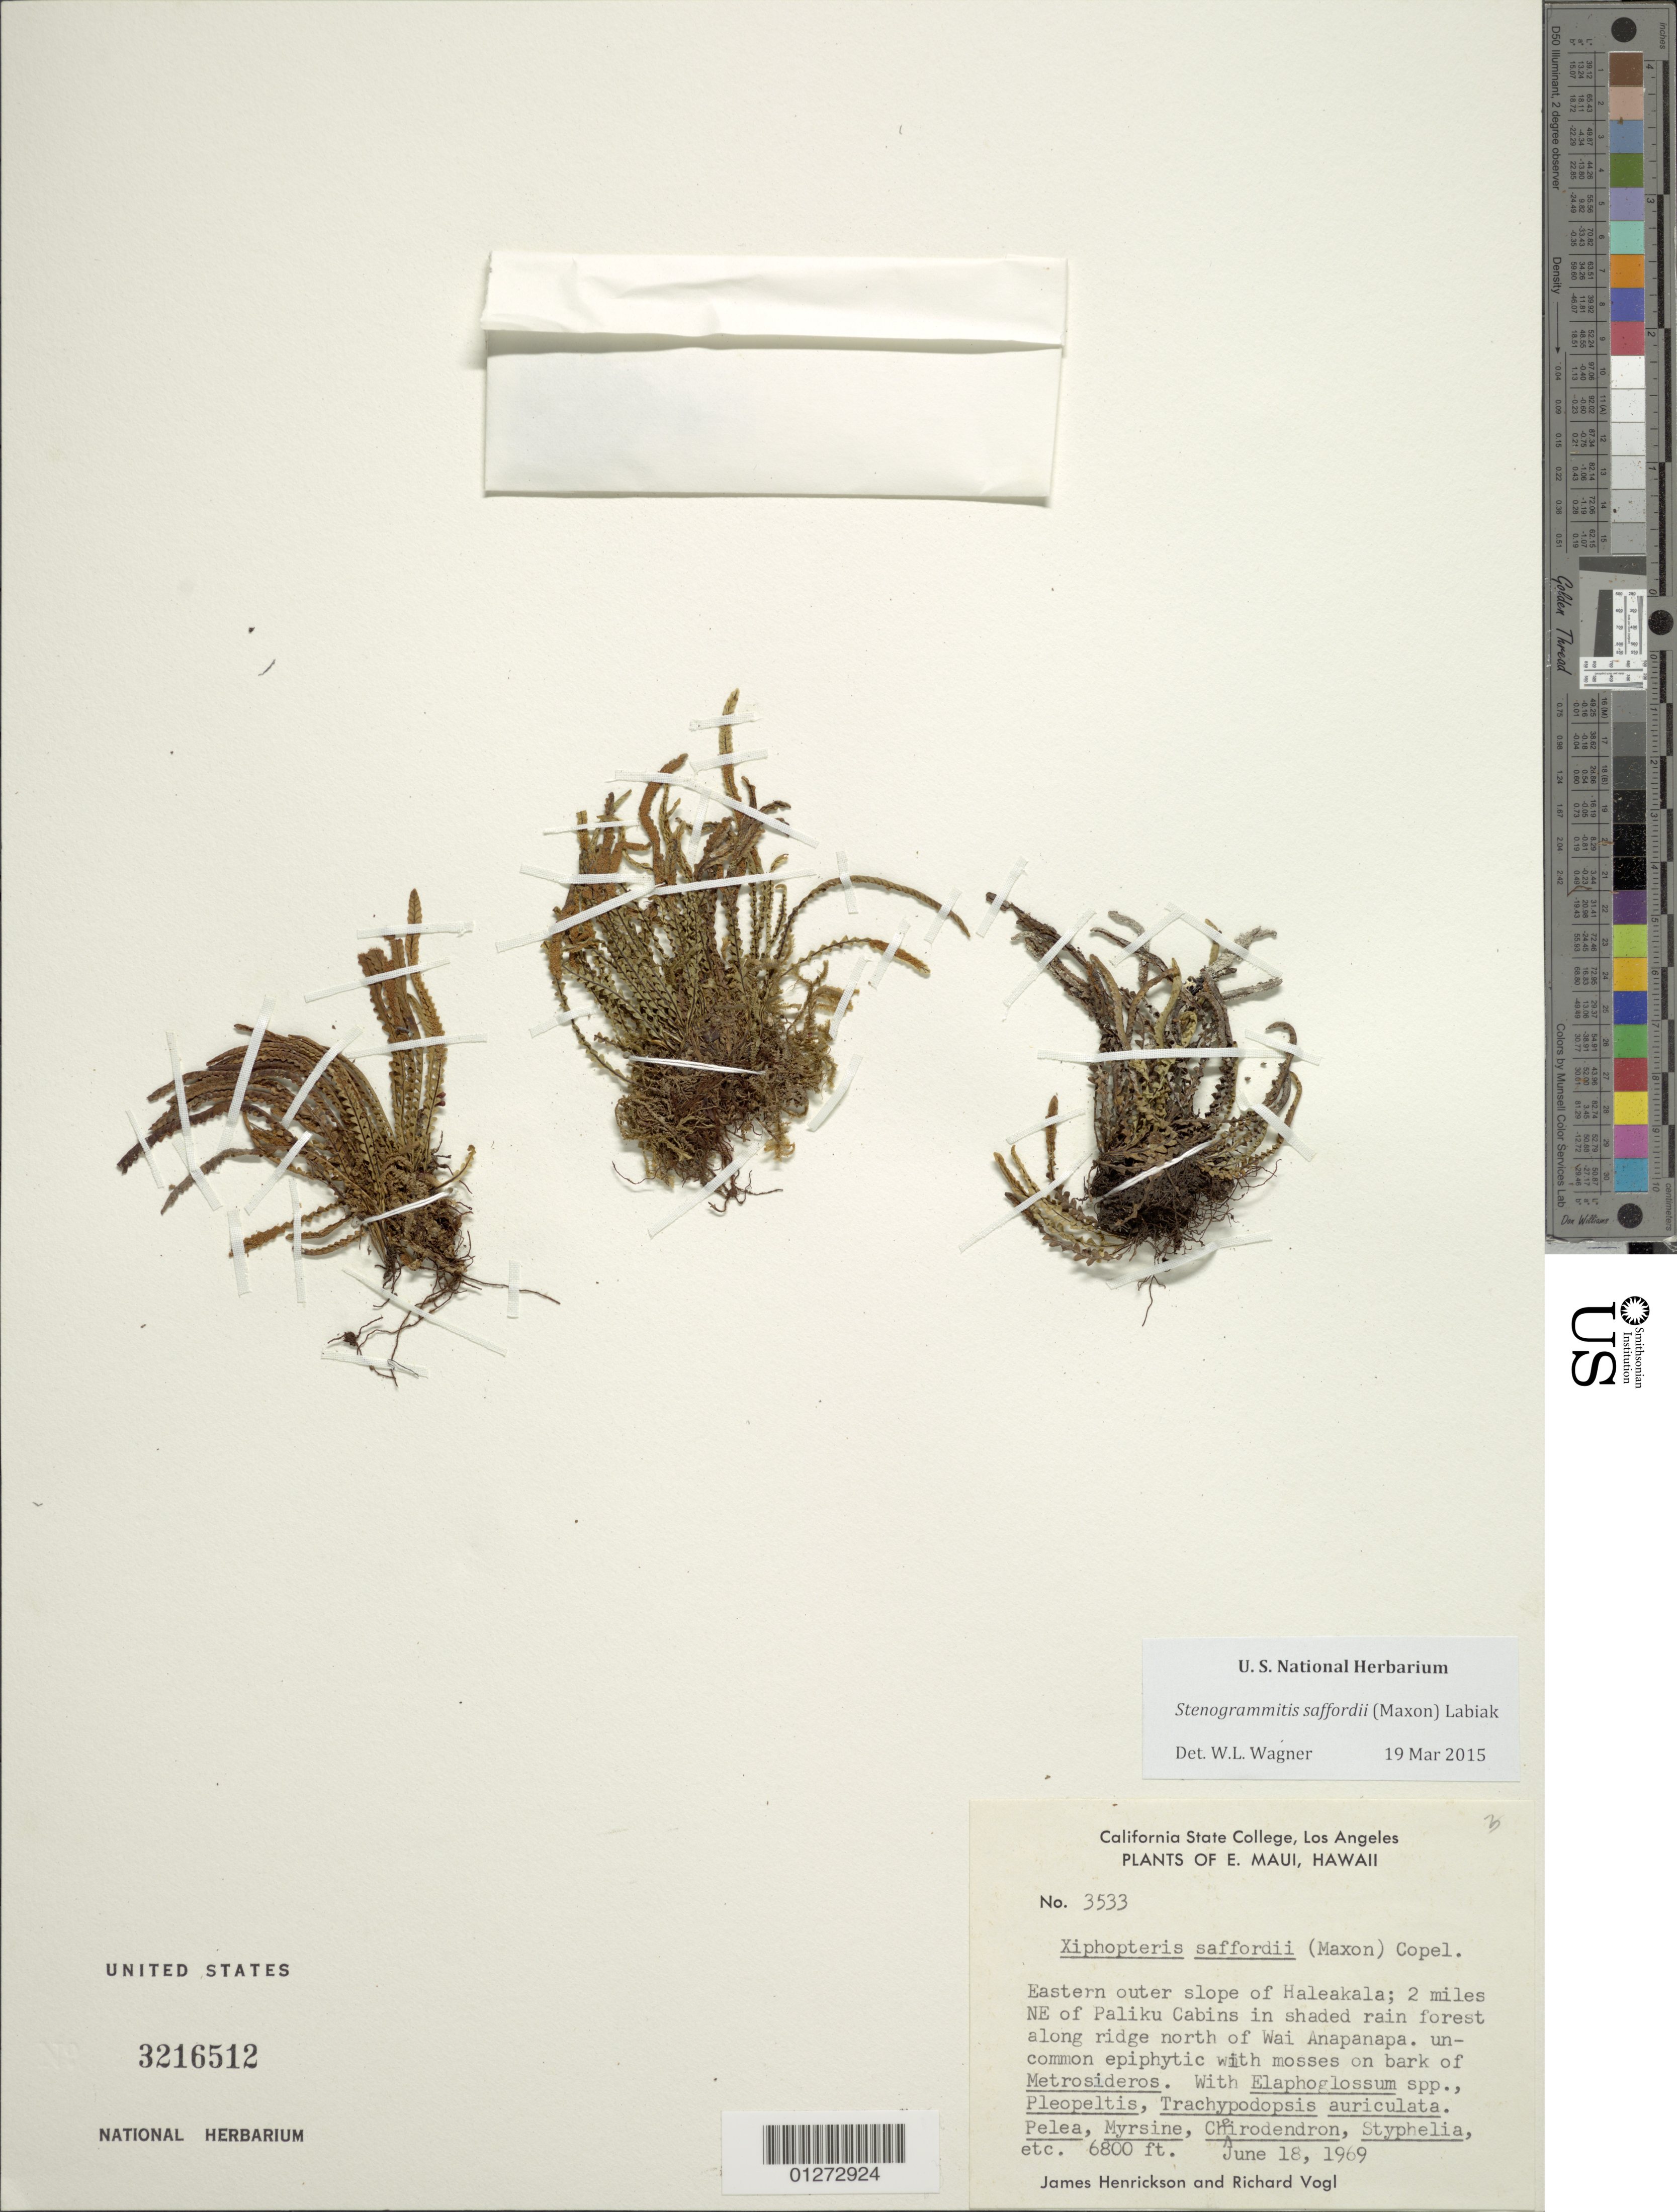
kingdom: Plantae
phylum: Tracheophyta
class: Polypodiopsida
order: Polypodiales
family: Polypodiaceae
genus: Stenogrammitis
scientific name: Stenogrammitis saffordii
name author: (Maxon) Labiak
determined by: Wagner, W. L., (BOT), Smithsonian Institution - National Museum of Natural History (UNITED STATES)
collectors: J. S. Henrickson & R. Vogl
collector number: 3533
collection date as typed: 18 Jun 1969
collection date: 1969-06-18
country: United States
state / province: Hawaii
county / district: Maui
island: Maui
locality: Eastern outer slope of Haleakala, 2 miles NE of Paliku Cabins, along ridge north of Wai Anapanapa, E Maui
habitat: Shaded rain forest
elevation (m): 2073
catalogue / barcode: US 3216512